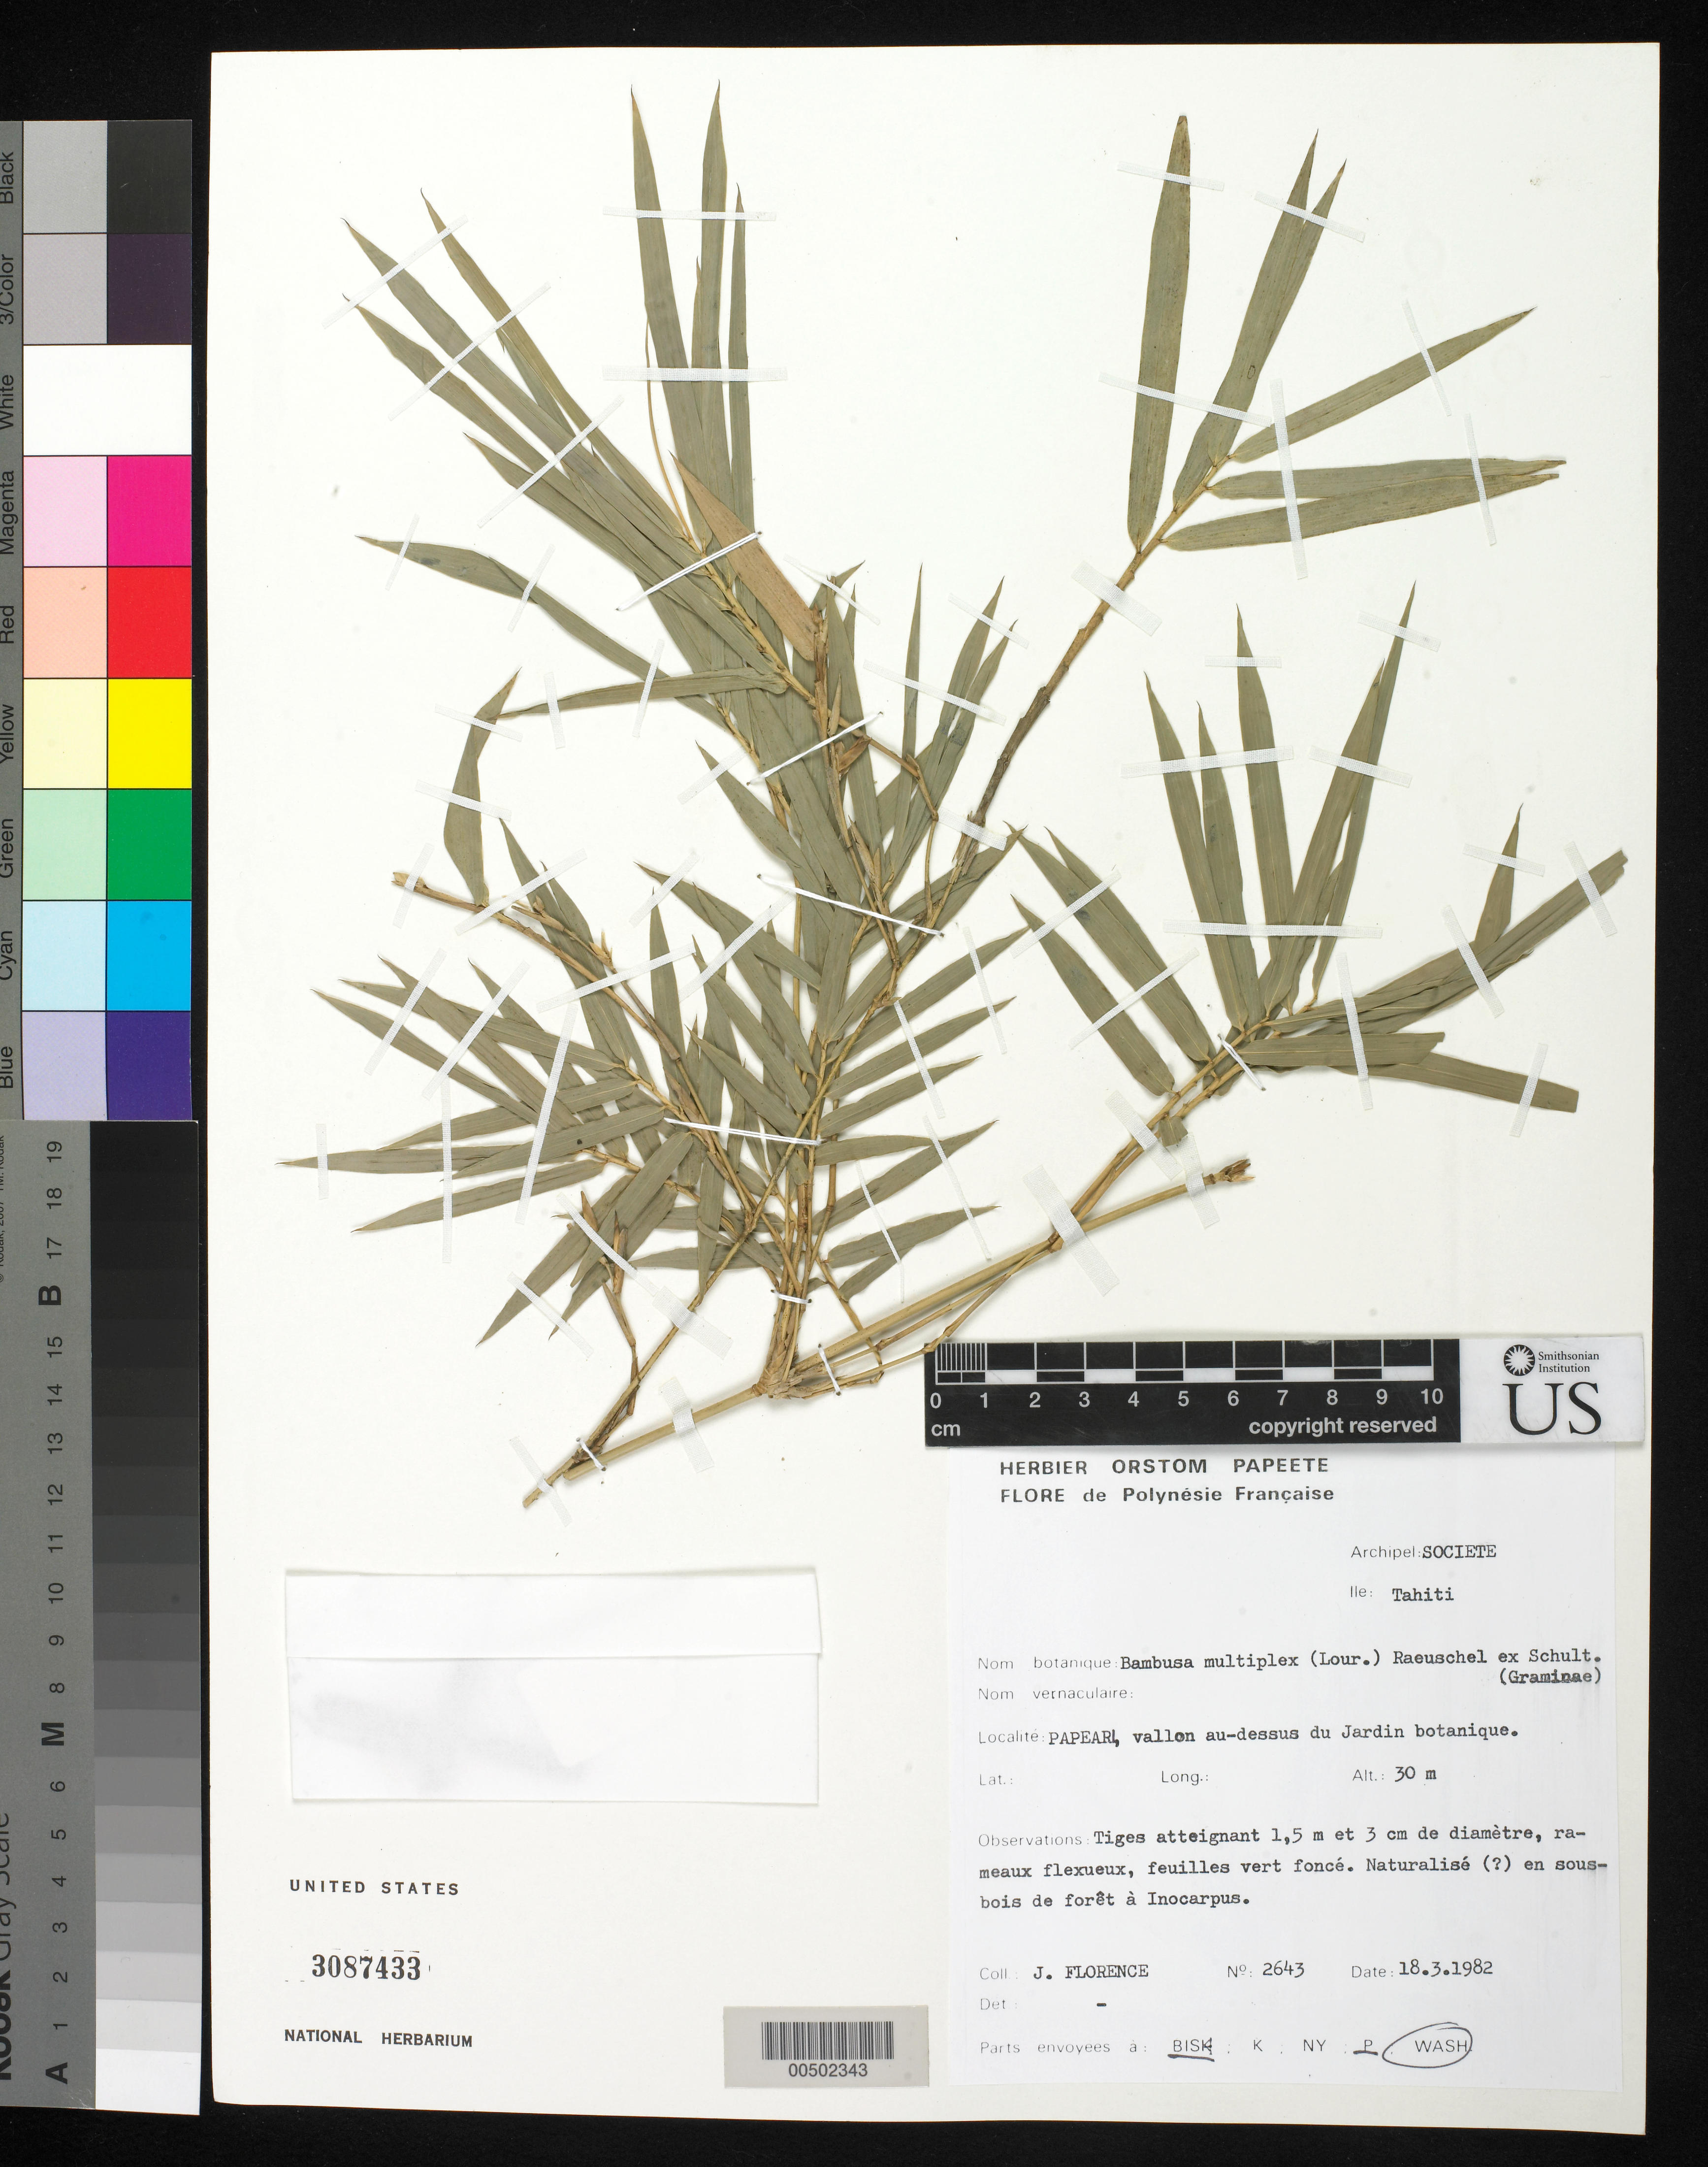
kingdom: Plantae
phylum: Tracheophyta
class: Liliopsida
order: Poales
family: Poaceae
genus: Bambusa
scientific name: Bambusa multiplex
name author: (Lour.) Raeusch. ex Schult. & Schult. f.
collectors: J. Florence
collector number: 2643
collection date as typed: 18 Mar 1982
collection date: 1982-03-18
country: French Polynesia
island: Tahiti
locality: Papeari, vallon au-dessus du jardin botanique [Society Is.]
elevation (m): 30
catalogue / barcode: US 3087433